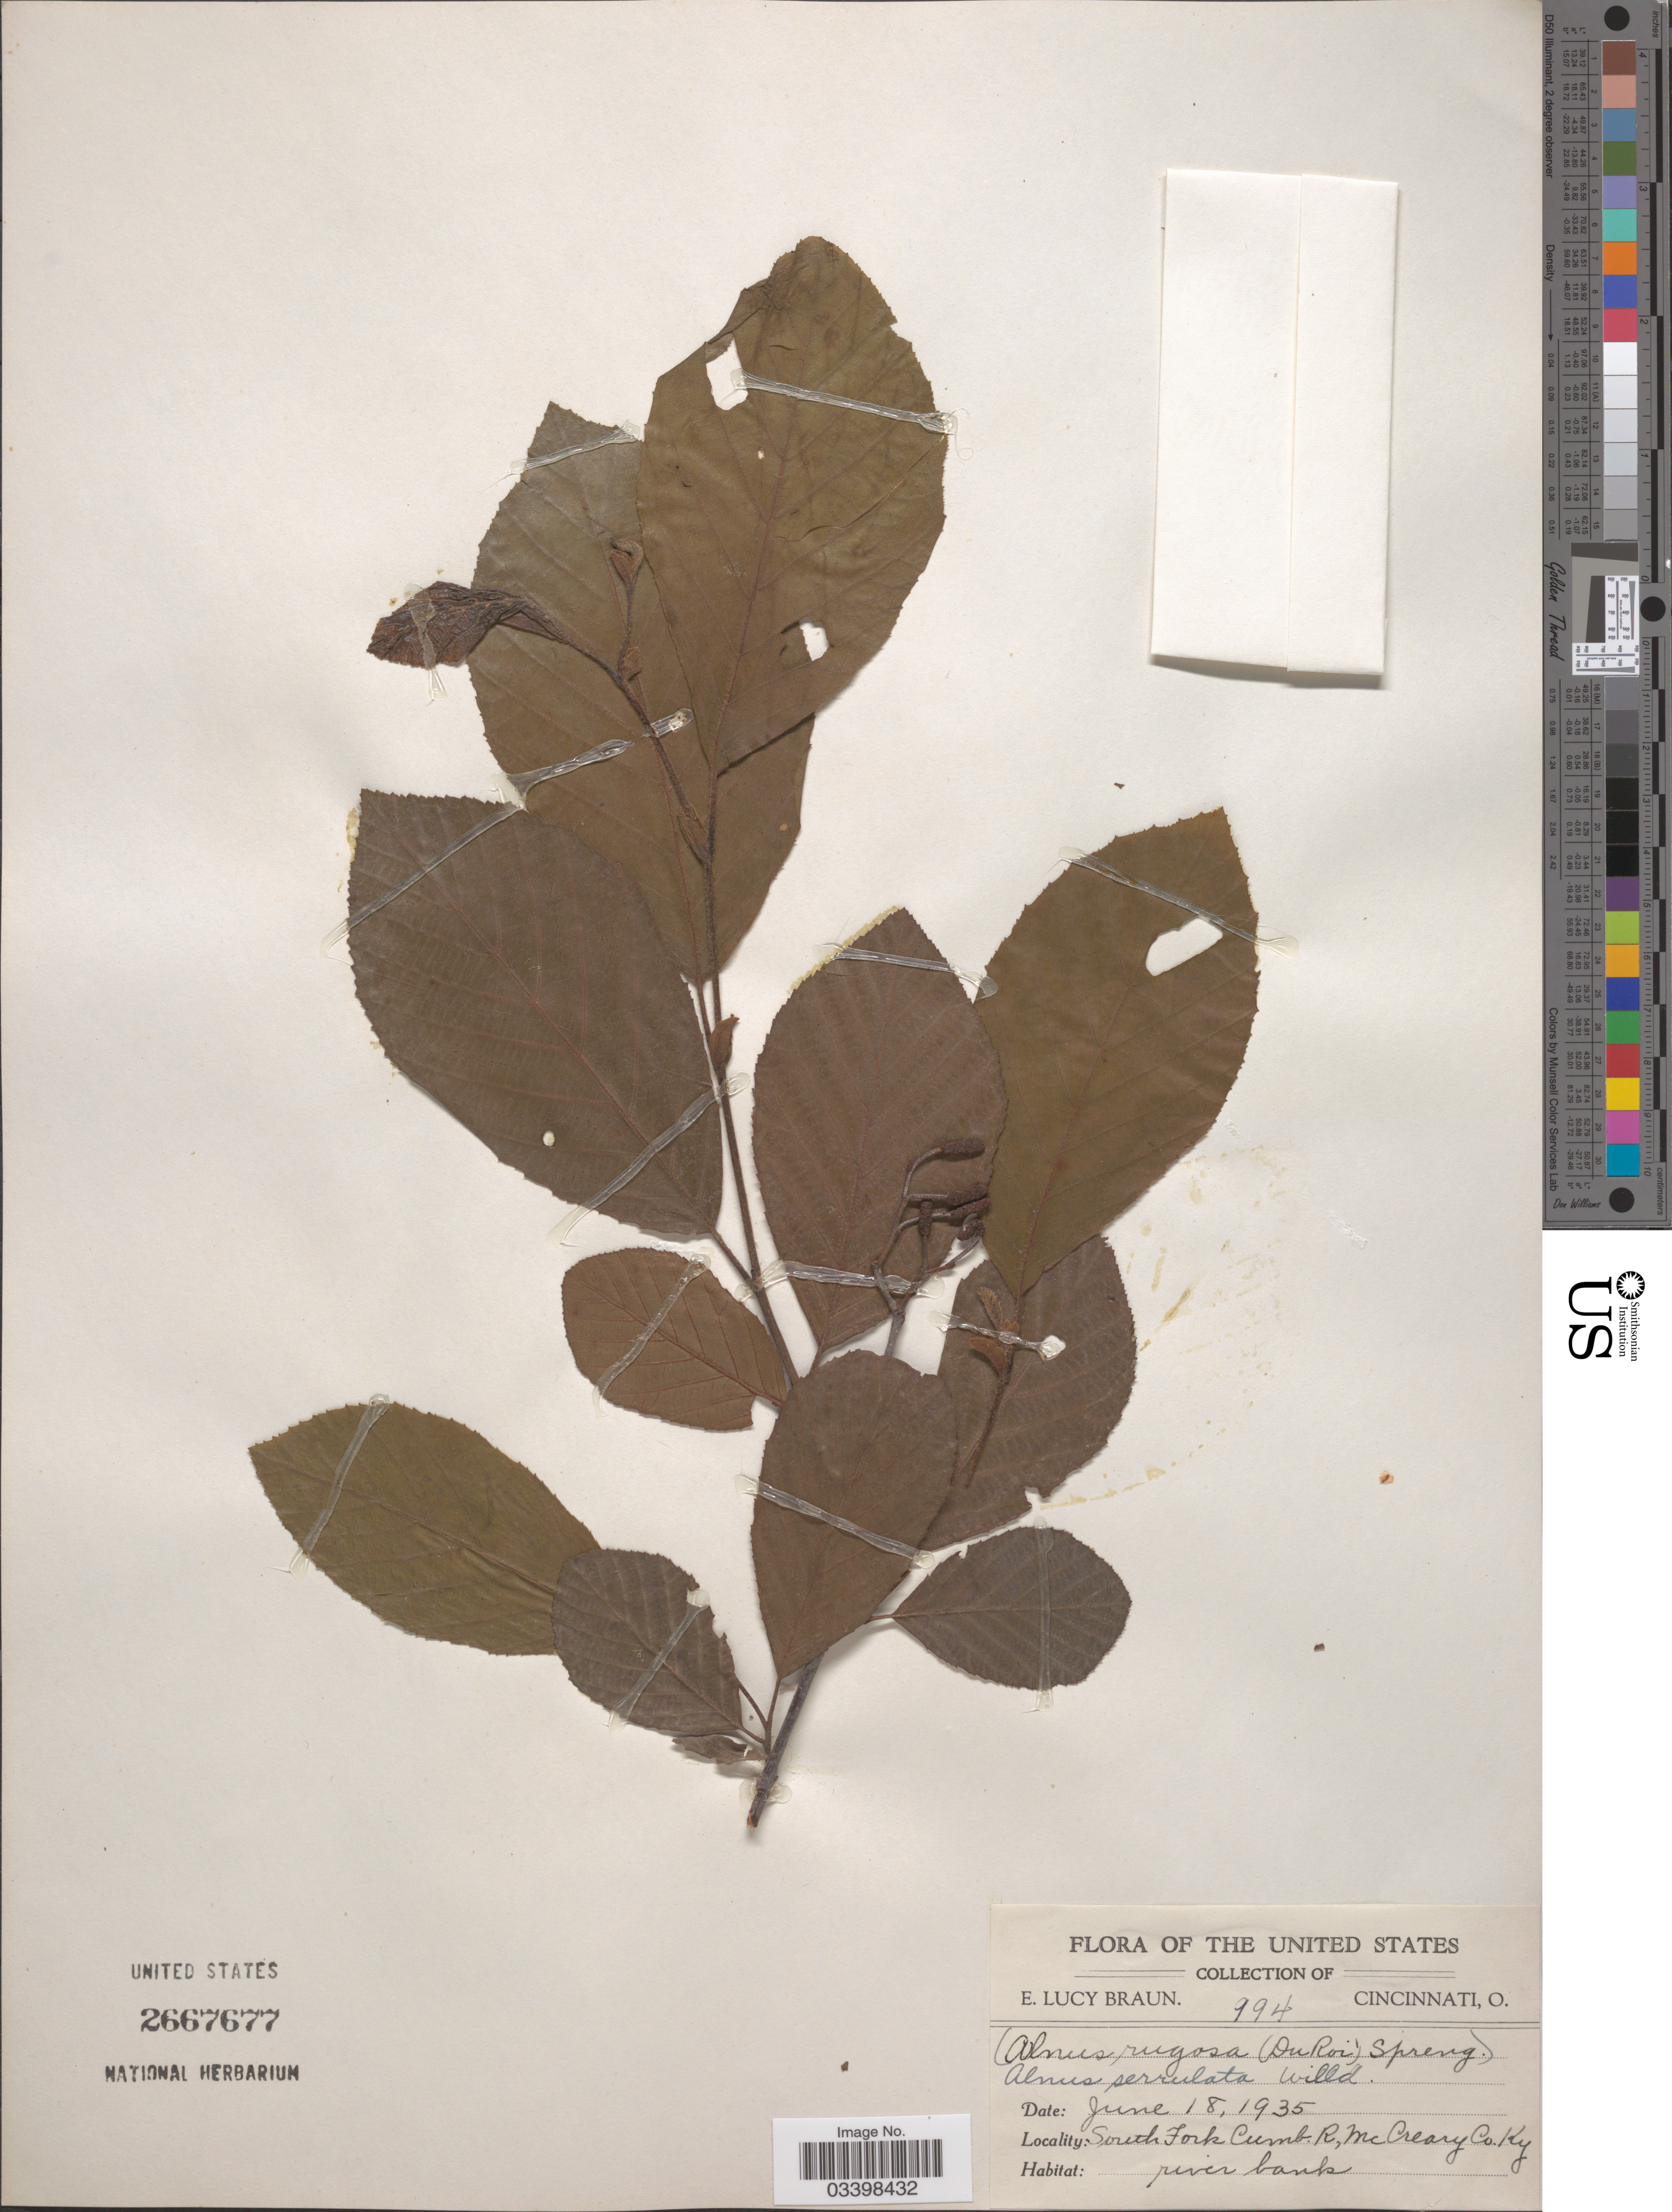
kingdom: Plantae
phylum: Tracheophyta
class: Magnoliopsida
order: Fagales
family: Betulaceae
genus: Alnus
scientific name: Alnus serrulata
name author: (Aiton) Willd.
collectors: E. L. Braun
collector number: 994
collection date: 1935-06-18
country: United States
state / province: Kentucky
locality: South Fork Cumb. R., McCreary Co.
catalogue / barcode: US 2667677